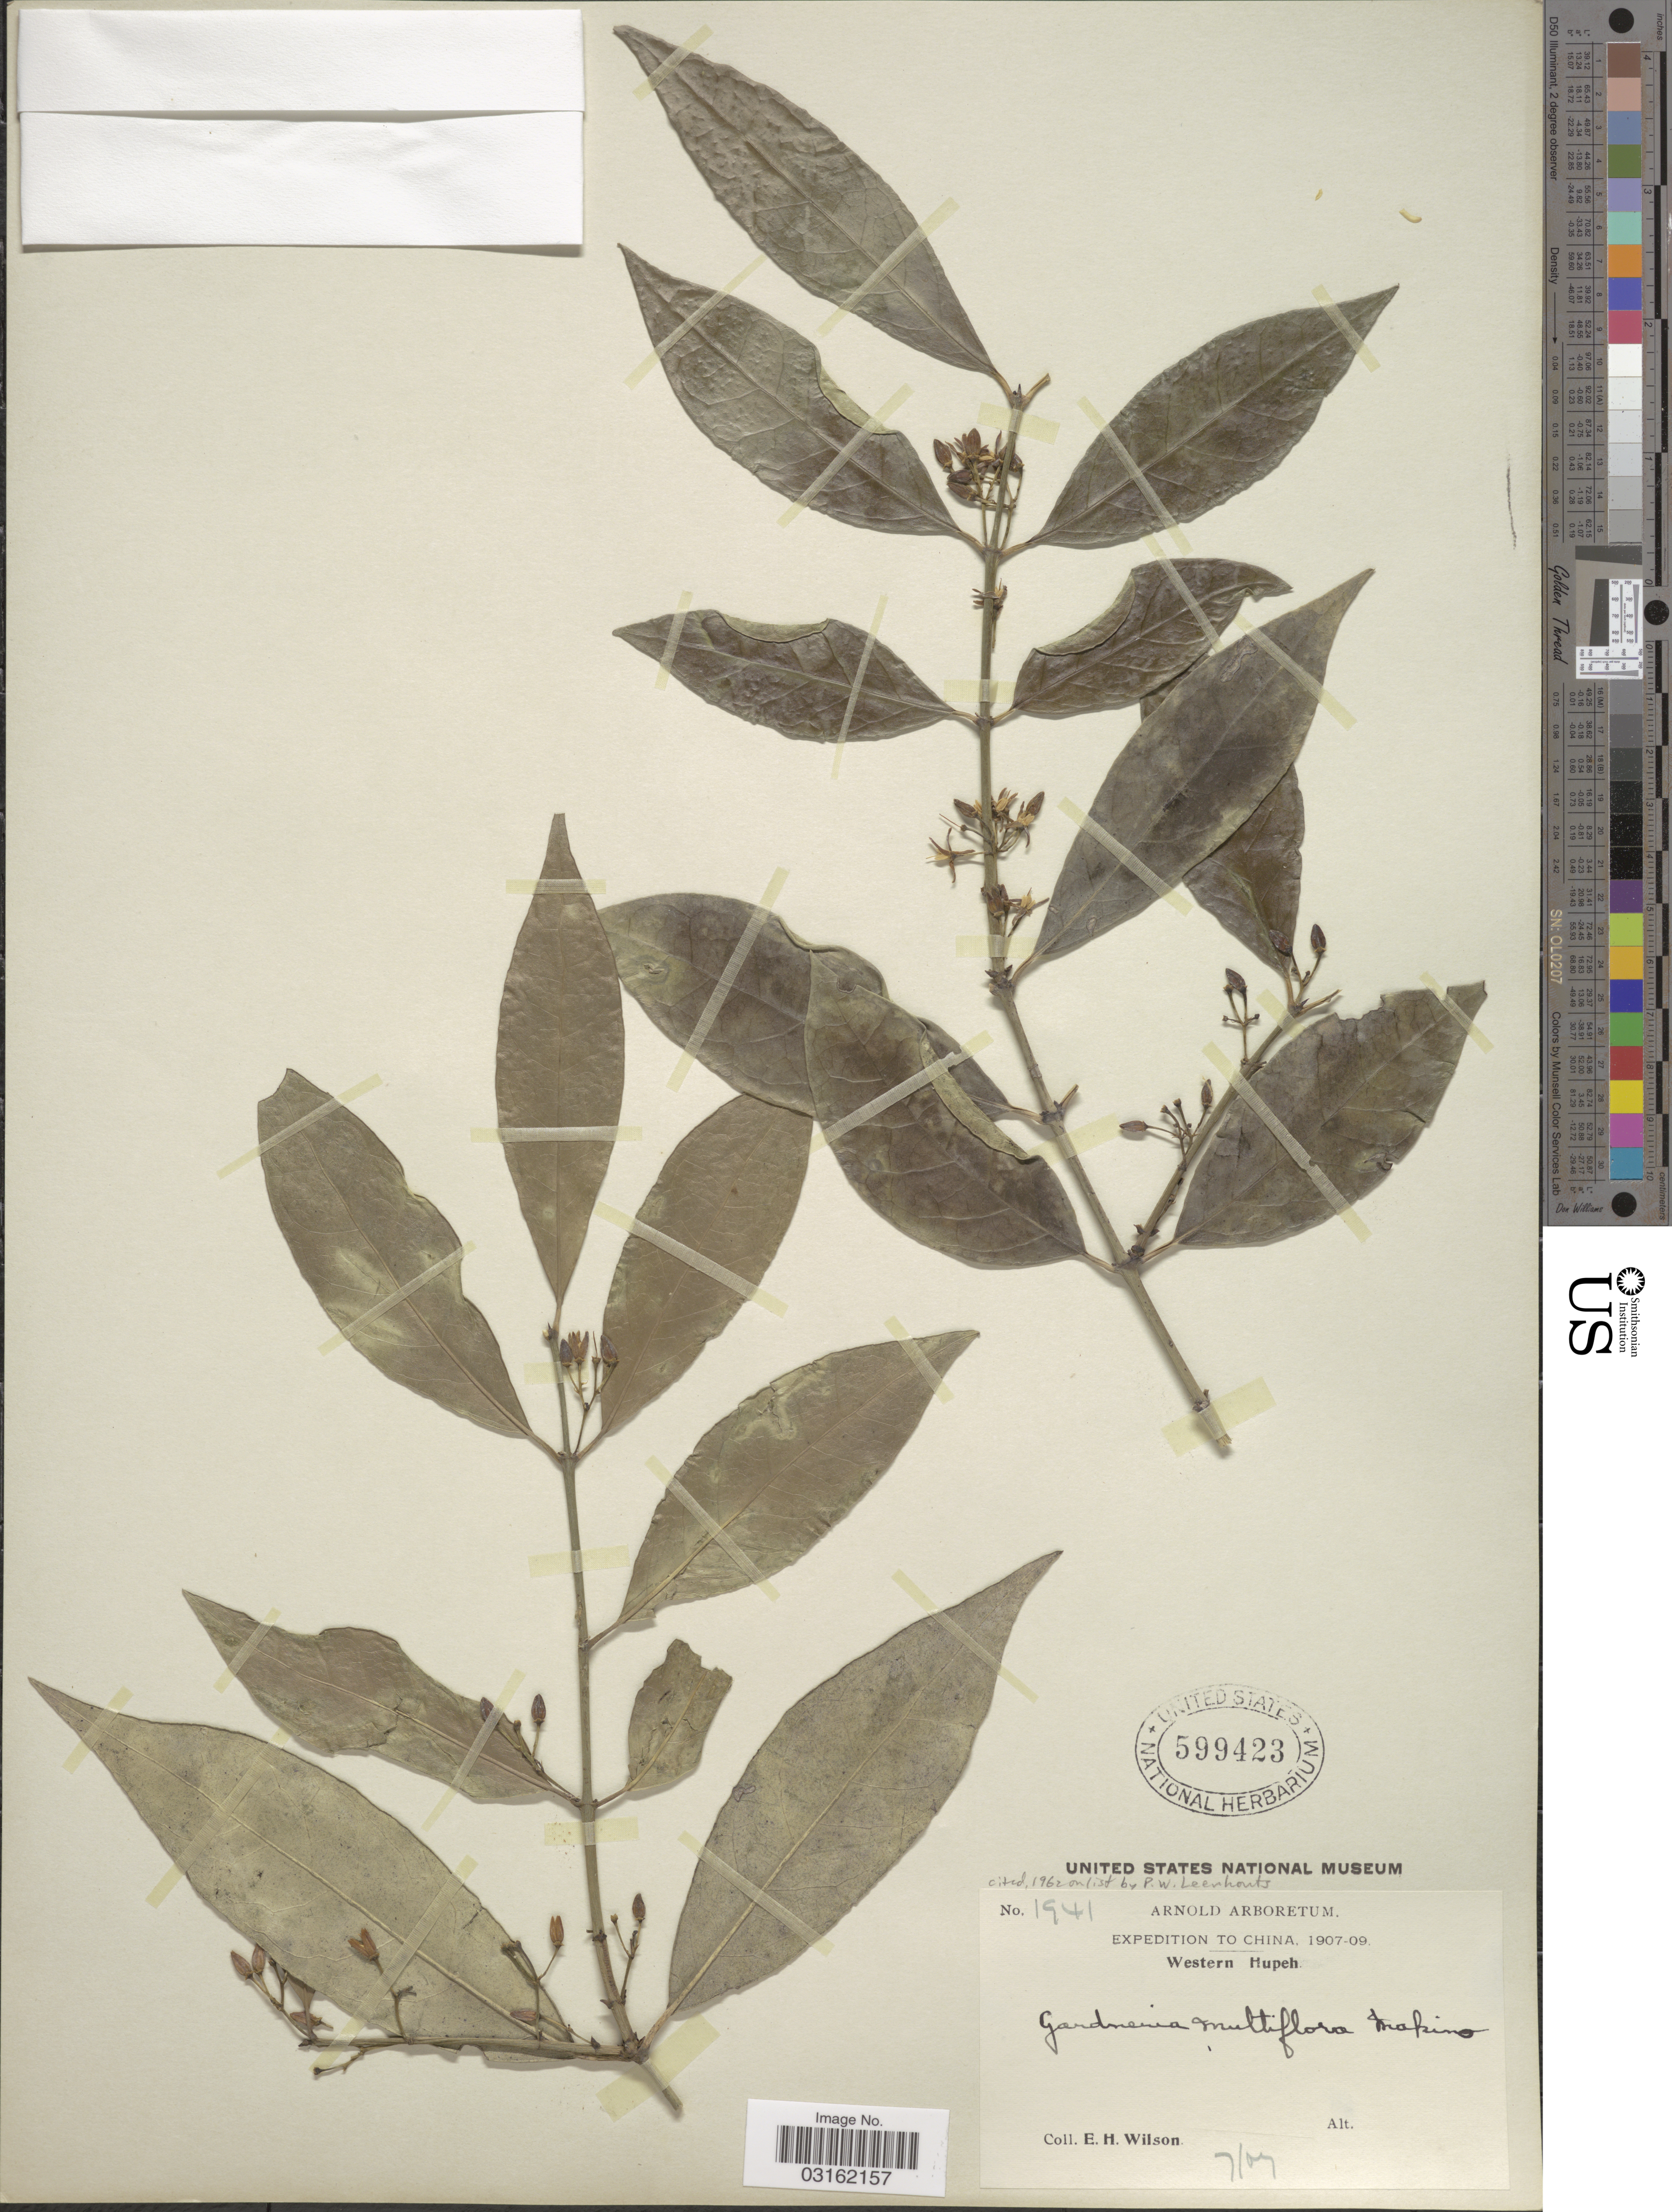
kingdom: Plantae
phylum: Tracheophyta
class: Magnoliopsida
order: Gentianales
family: Loganiaceae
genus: Gardneria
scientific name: Gardneria multiflora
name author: Makino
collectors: E. Wilson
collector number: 1941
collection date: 1909-07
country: China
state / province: Hubei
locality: Western Hupeh.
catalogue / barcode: US 599423